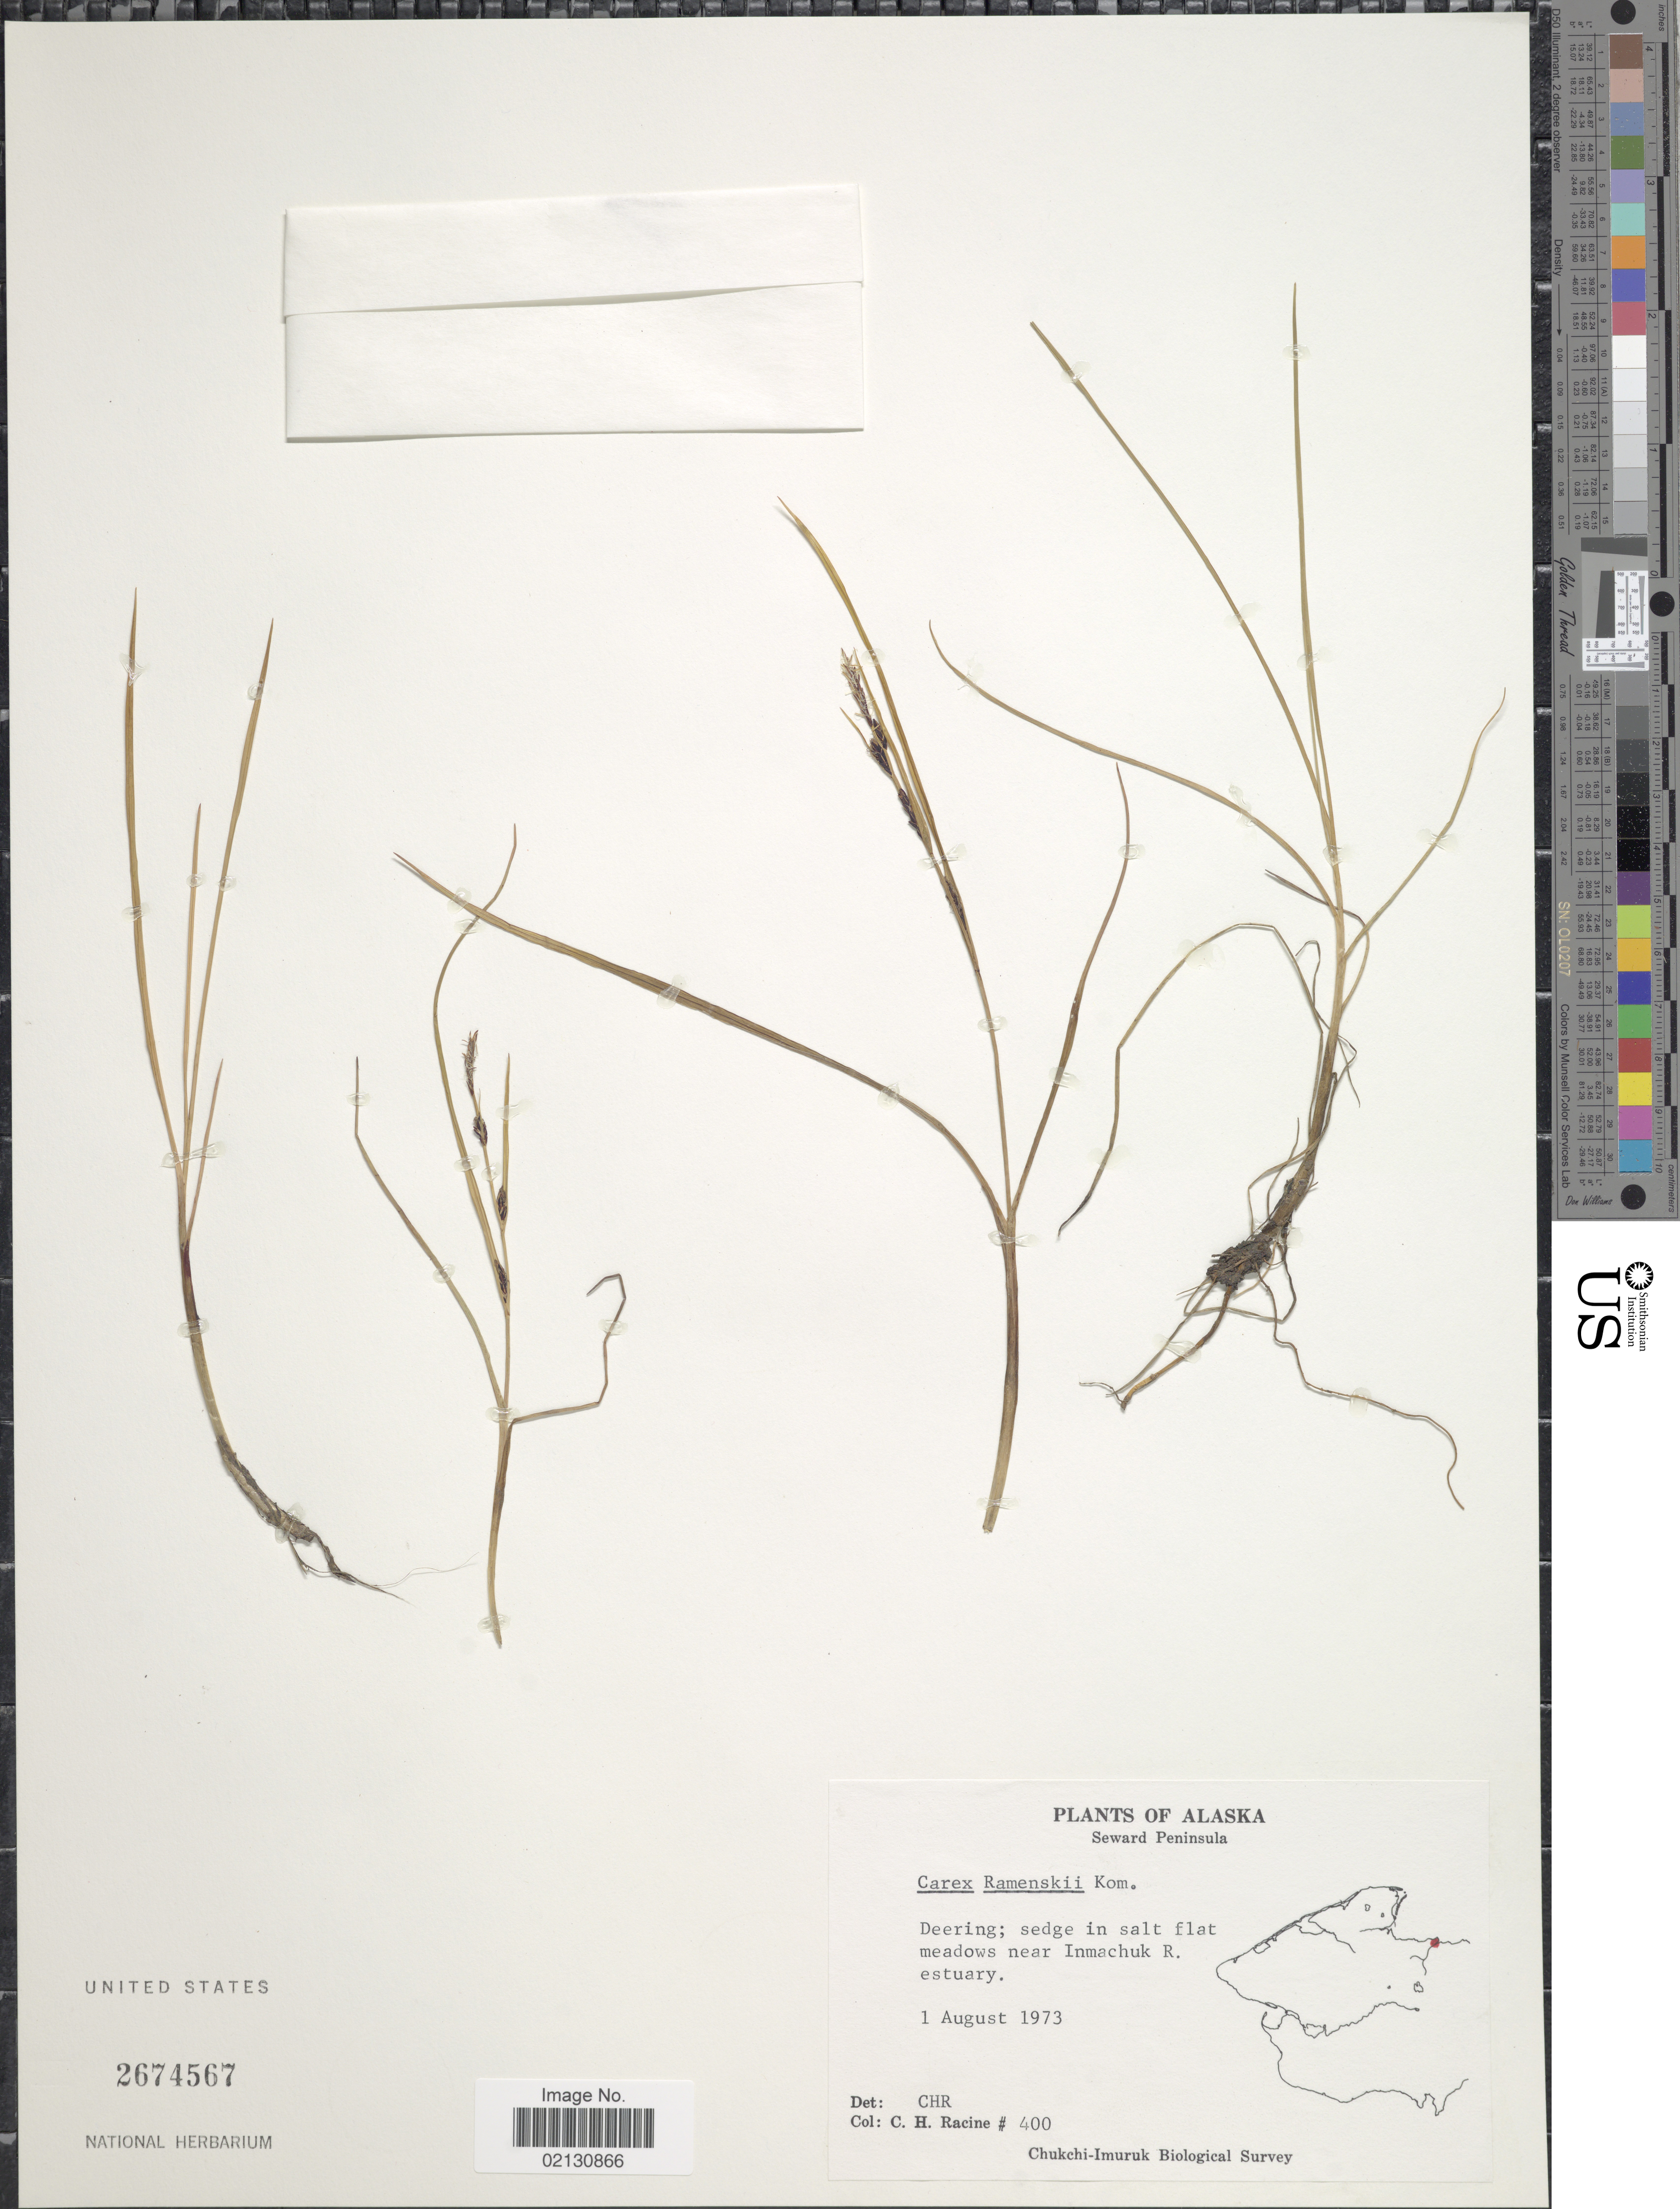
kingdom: Plantae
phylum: Tracheophyta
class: Liliopsida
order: Poales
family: Cyperaceae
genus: Carex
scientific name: Carex ramenskii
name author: Kom.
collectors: C. Racine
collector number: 400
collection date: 1973-08-01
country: United States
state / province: Alaska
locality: Seward Peninsula. Deering: near Inmachuk R. estuary. Chukchi-Imuruk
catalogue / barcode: US 2674567